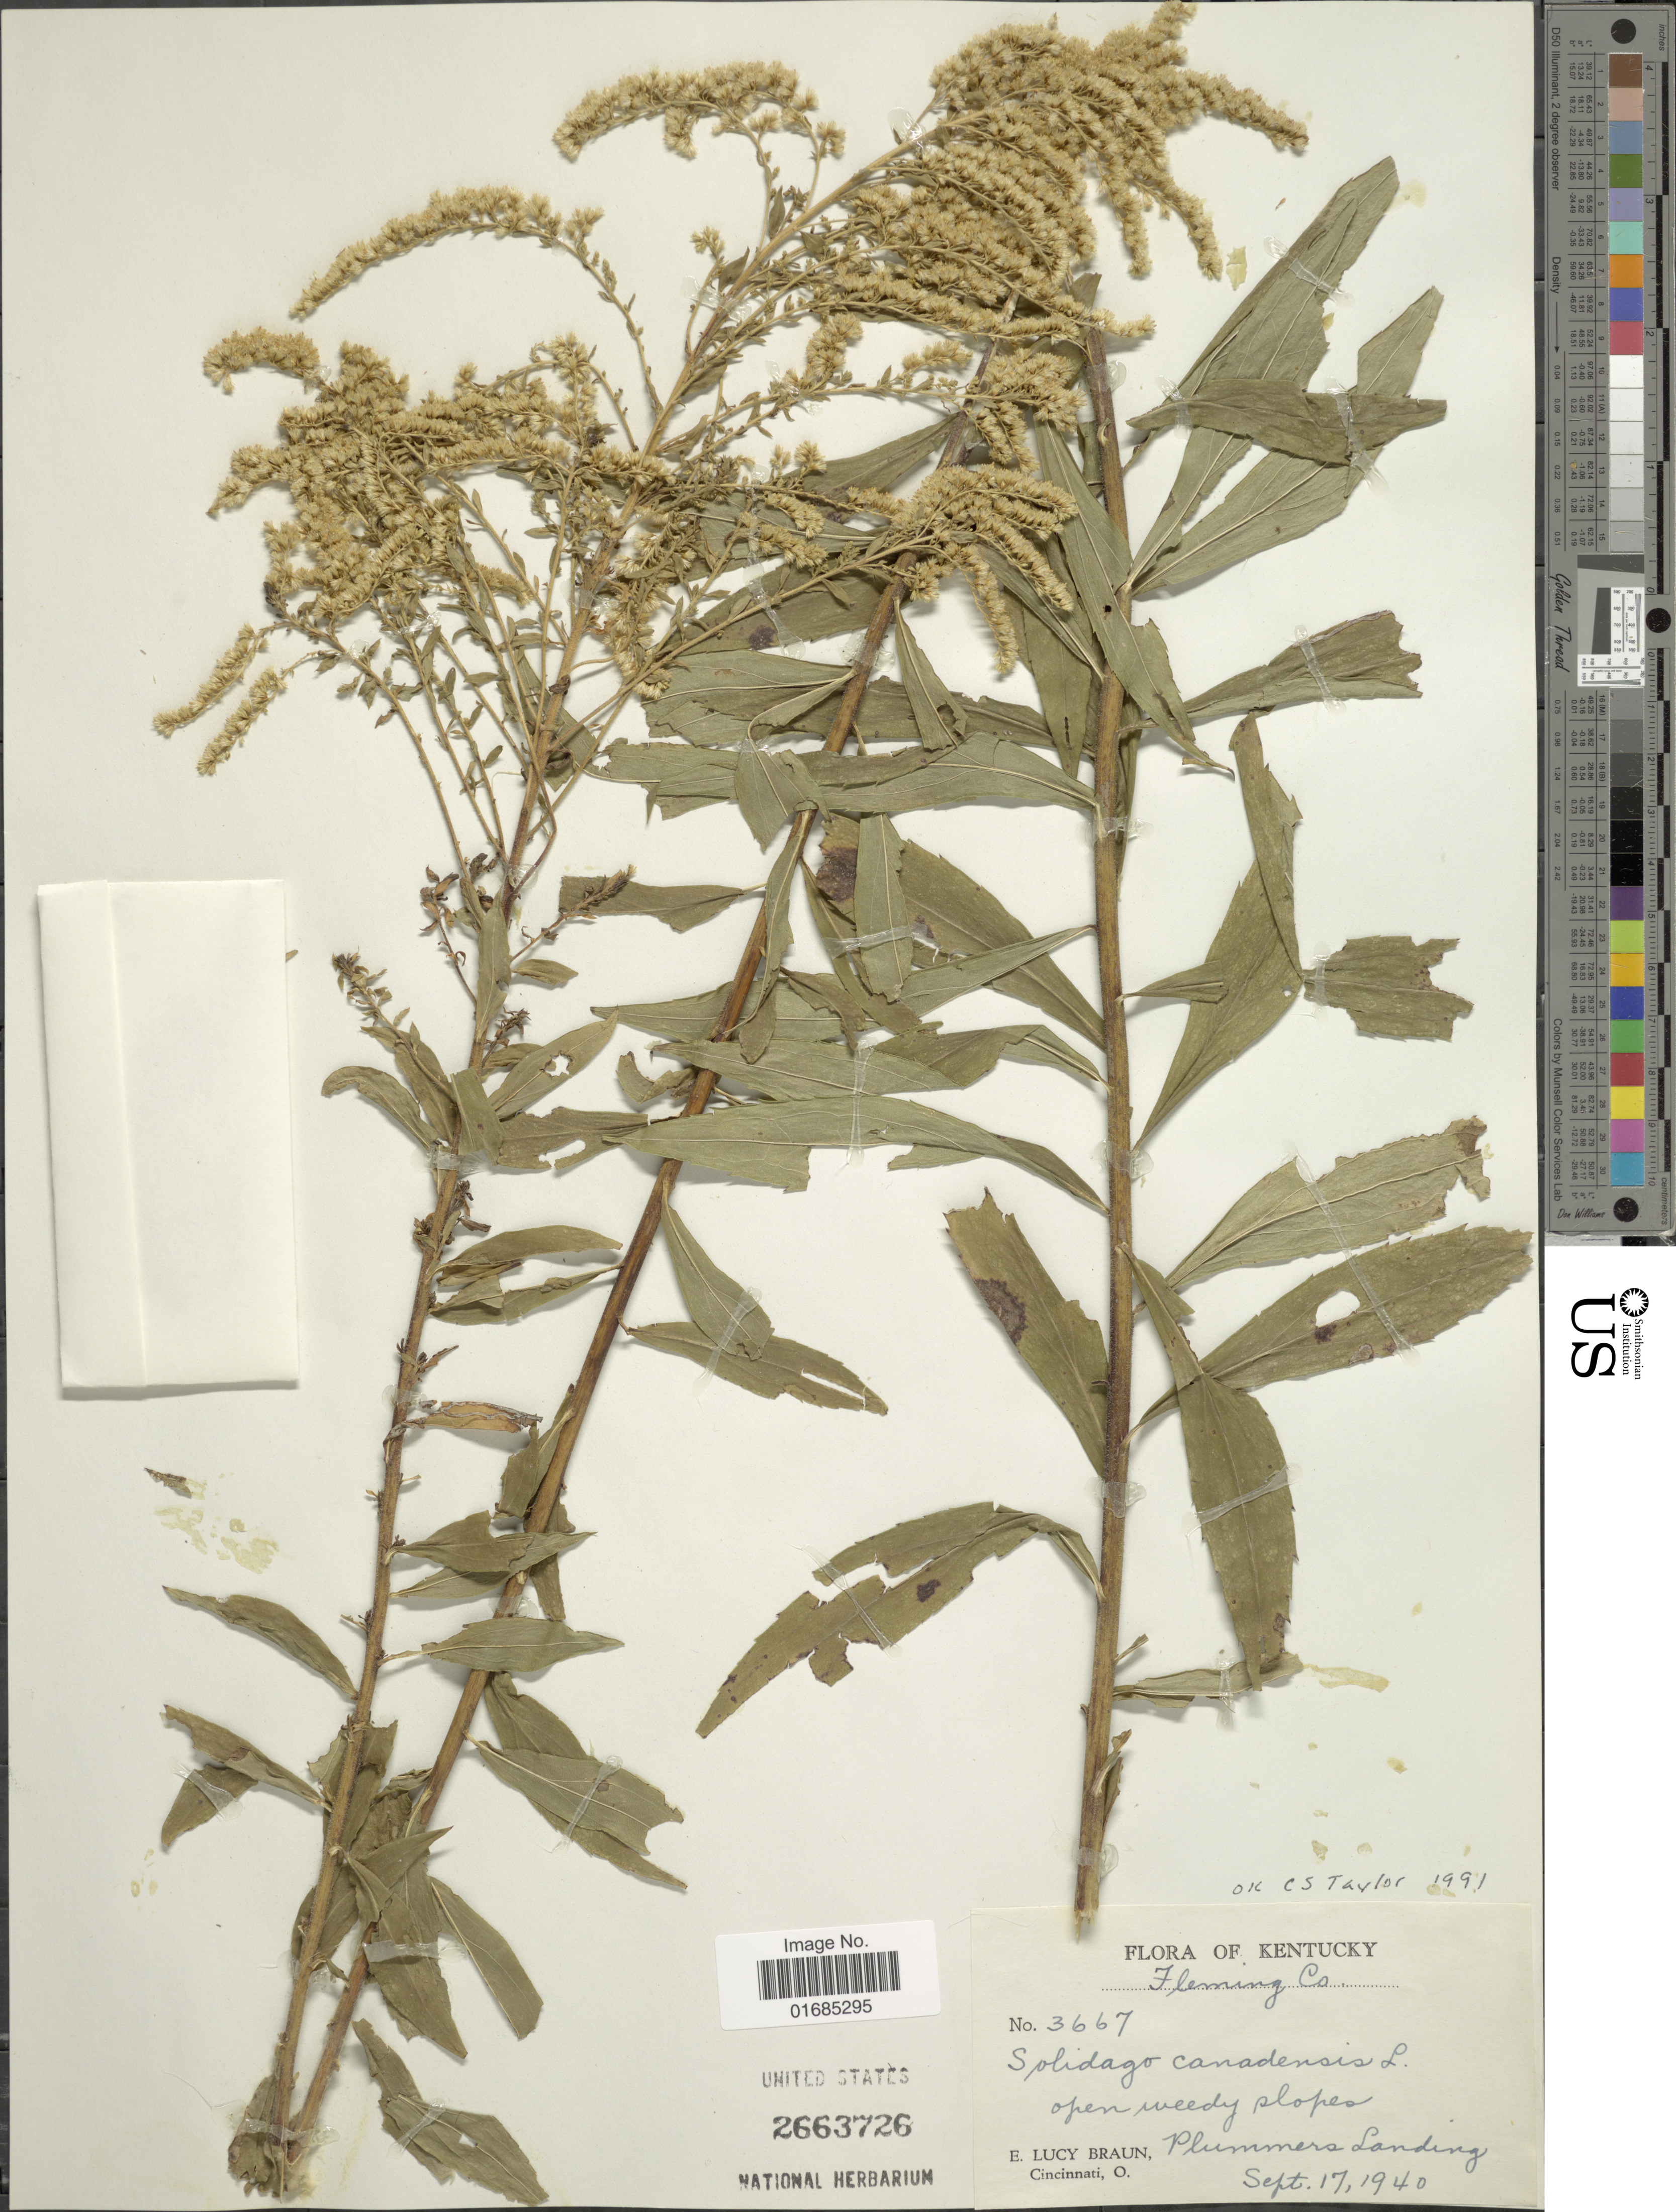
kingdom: Plantae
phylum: Tracheophyta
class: Magnoliopsida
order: Asterales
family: Asteraceae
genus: Solidago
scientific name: Solidago canadensis var. canadensis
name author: L.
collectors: E. L. Braun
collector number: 3667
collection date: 1940-09-17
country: United States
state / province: Kentucky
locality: Fleming Co., open weedy slopes, Plummers Landing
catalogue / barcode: US 2663726